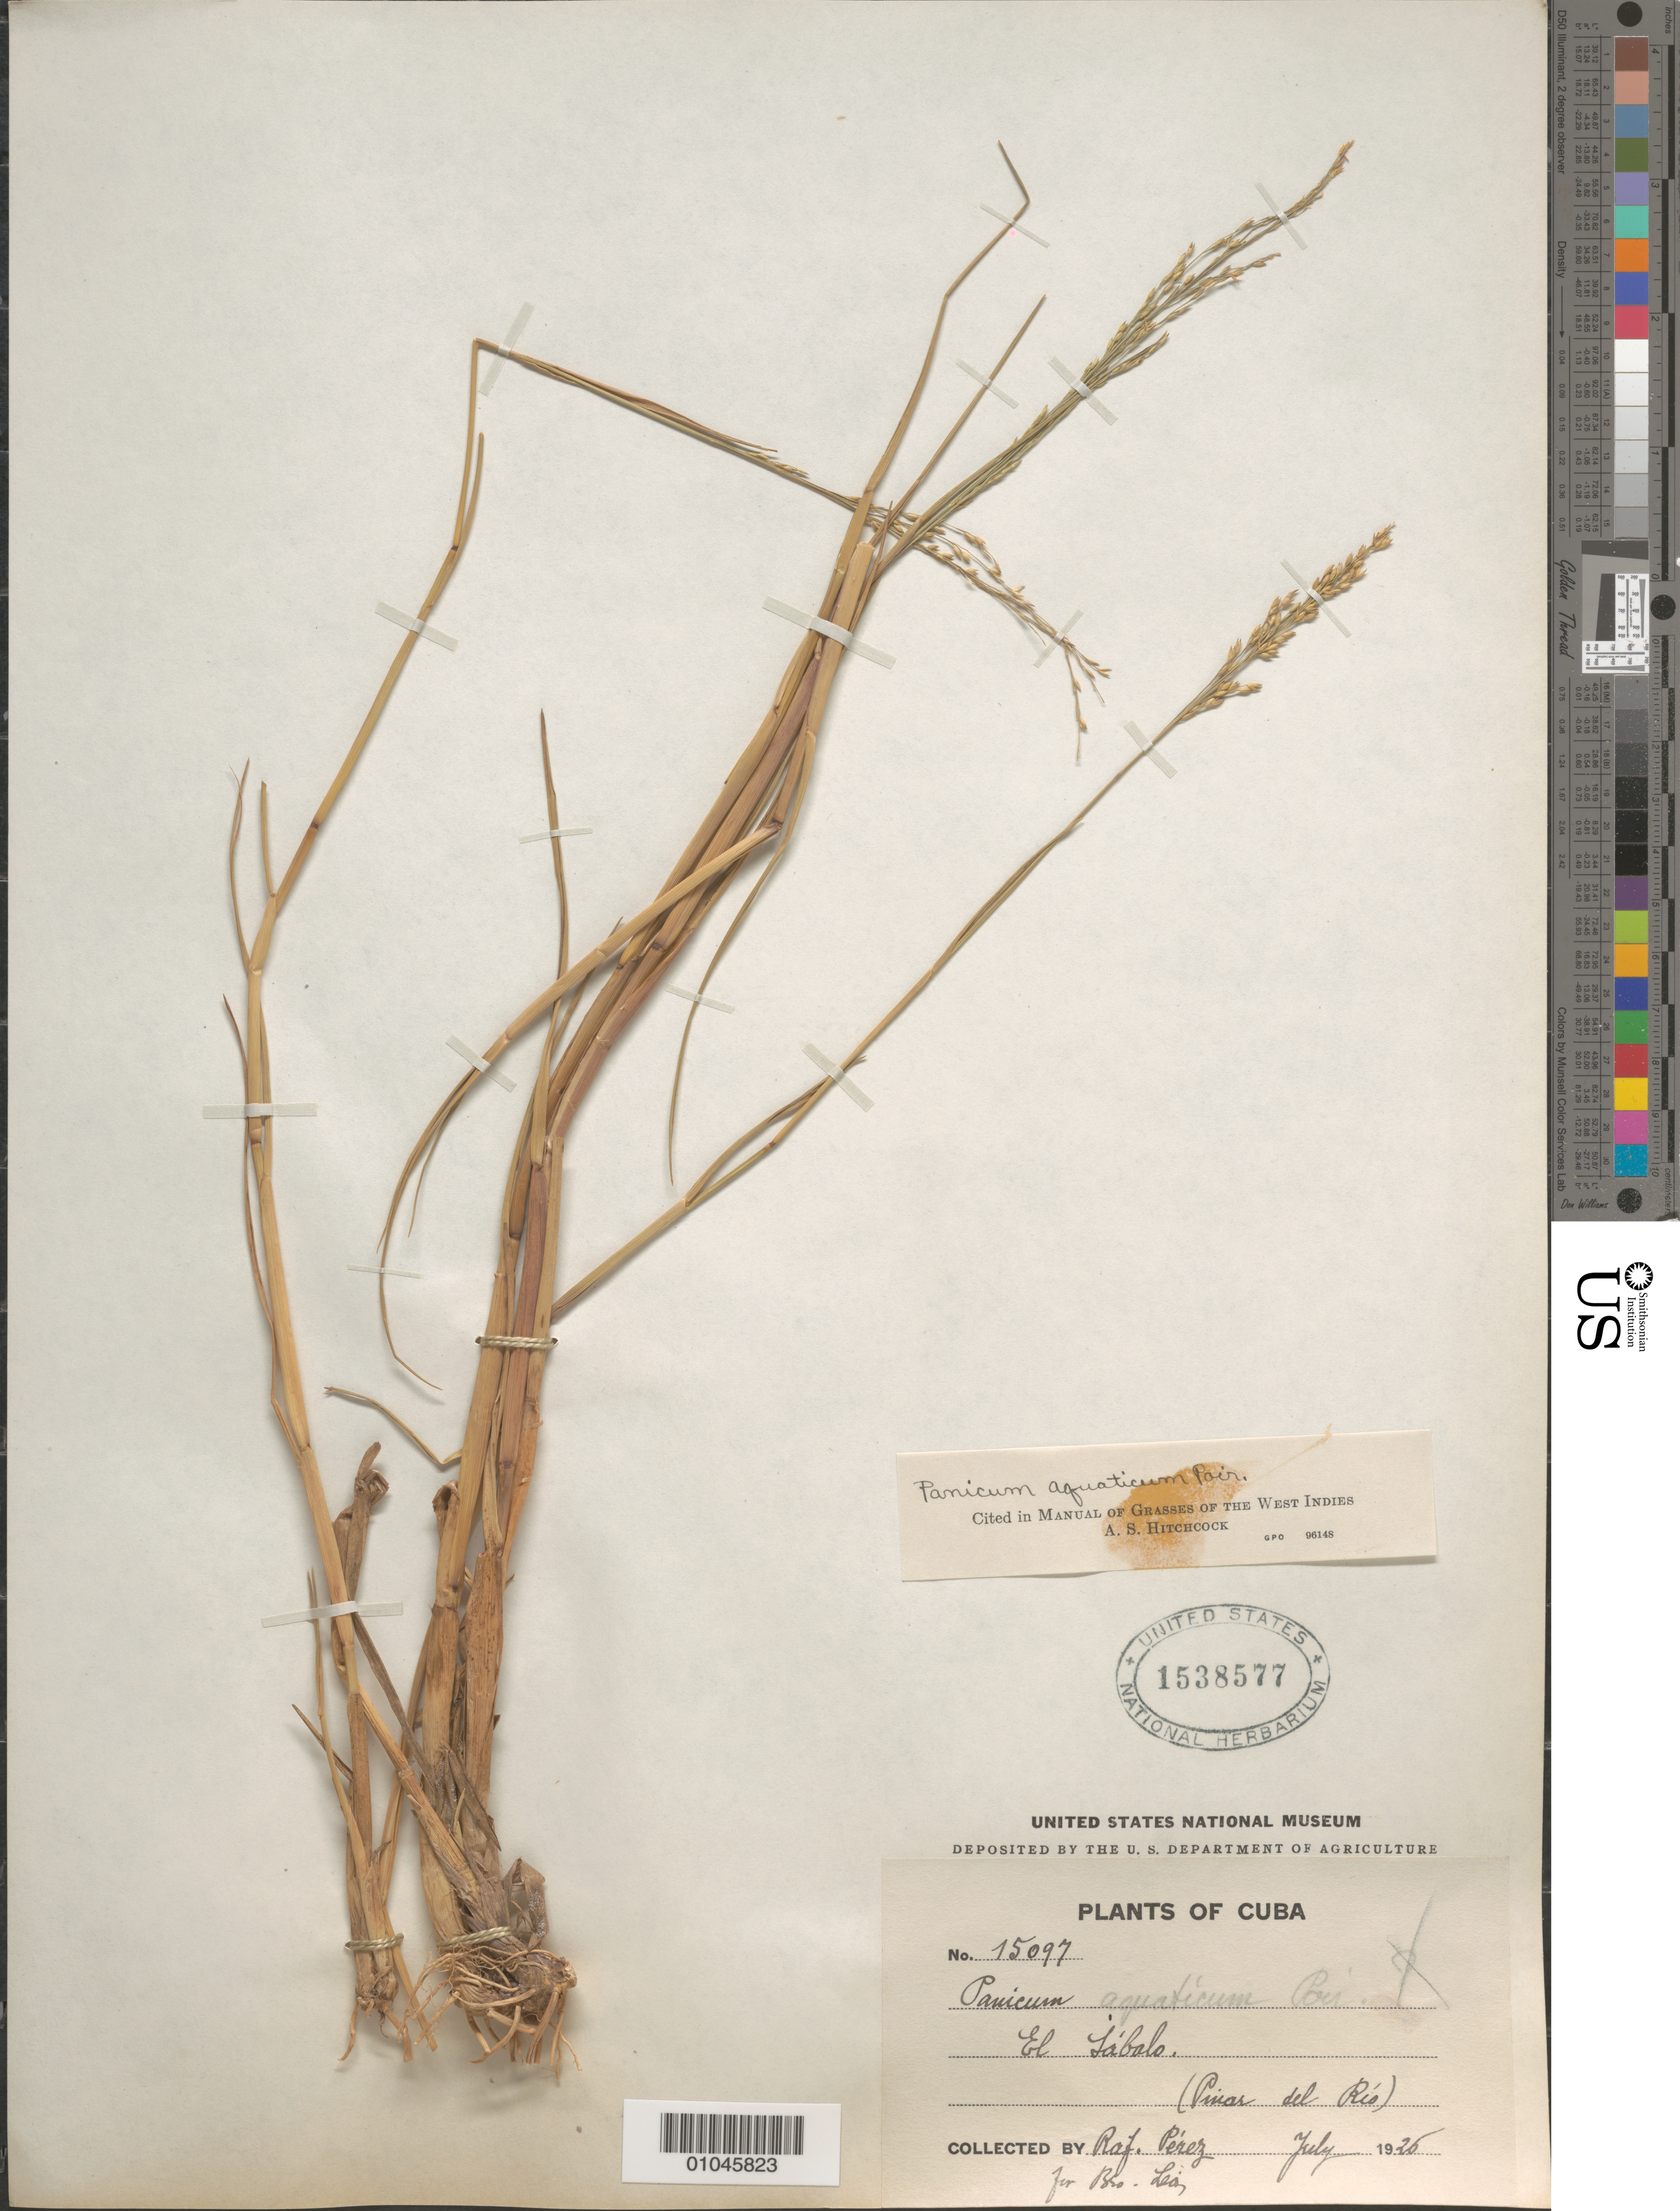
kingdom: Plantae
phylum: Tracheophyta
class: Liliopsida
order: Poales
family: Poaceae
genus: Panicum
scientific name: Panicum aquaticum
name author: Poir.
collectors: R. Perez & Bro. León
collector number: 15097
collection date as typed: Jul 1926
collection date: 1926-07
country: Cuba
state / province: Pinar del Rio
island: Cuba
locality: EL Labalo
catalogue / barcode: US 1538577